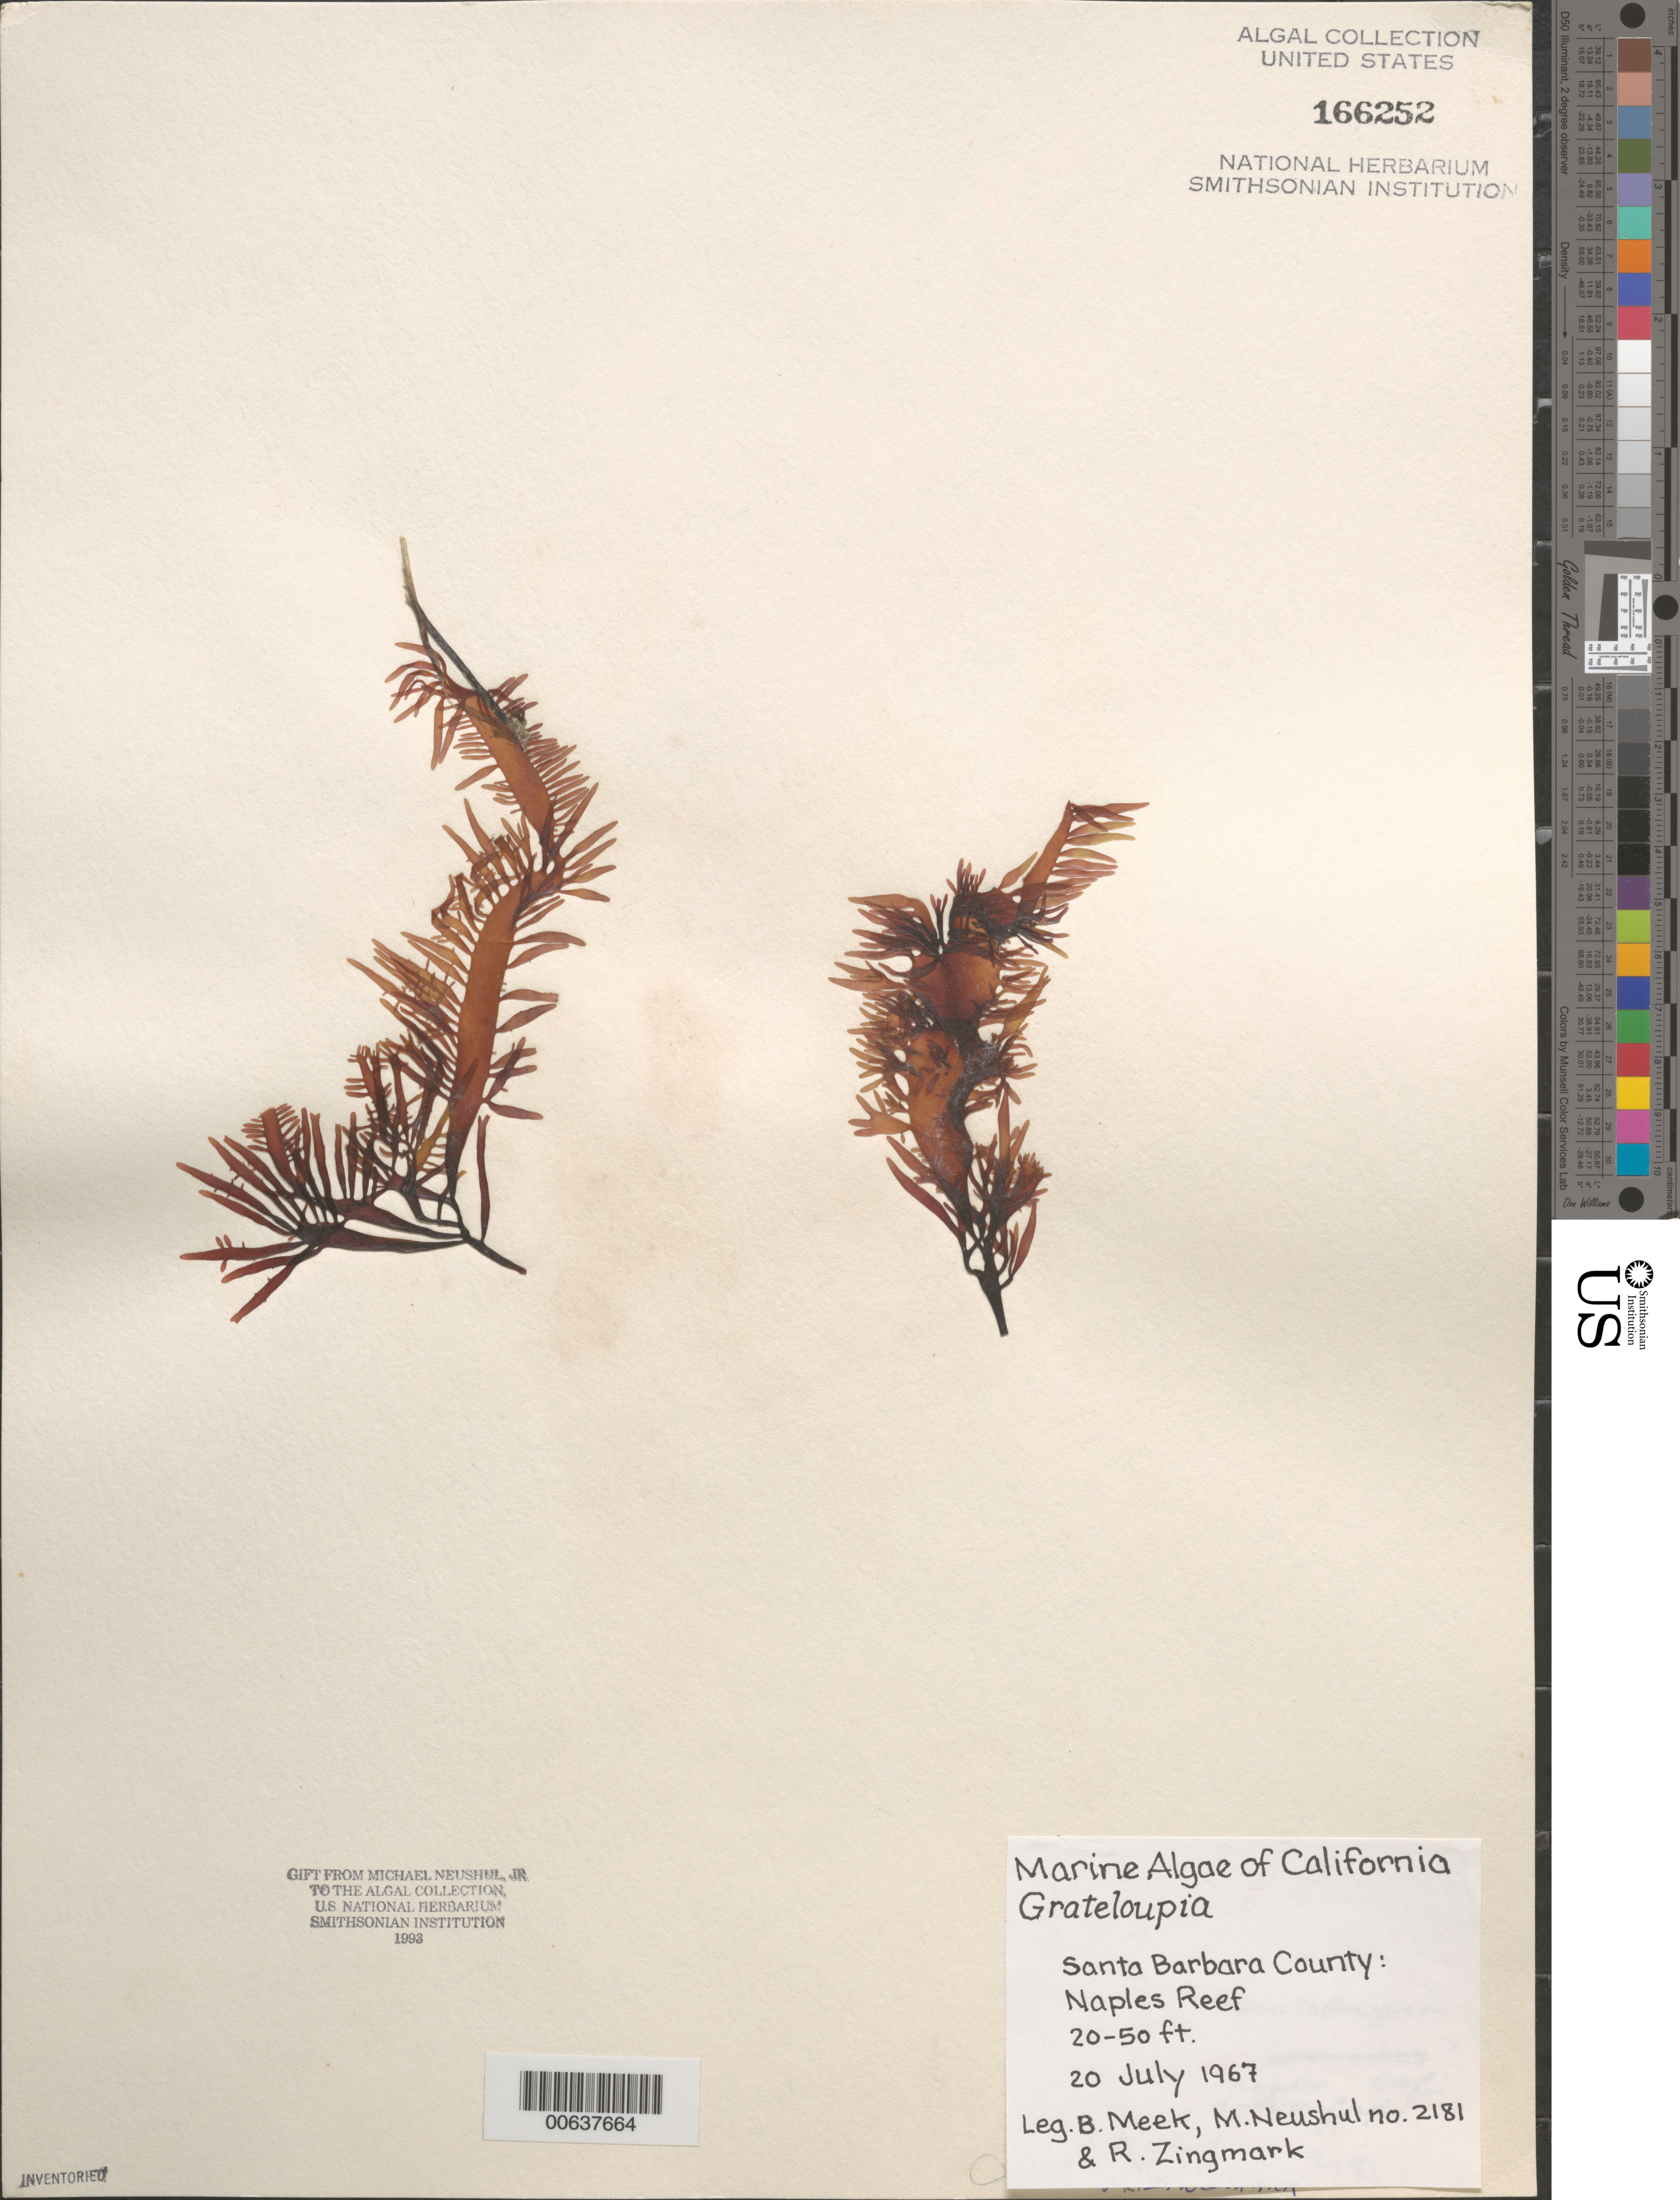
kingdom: Plantae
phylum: Rhodophyta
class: Florideophyceae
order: Halymeniales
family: Halymeniaceae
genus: Grateloupia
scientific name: Grateloupia sp.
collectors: B. Meek, M. Neushul & R. Zingmark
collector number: Neushul 2181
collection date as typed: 20 Jul 1967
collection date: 1967-07-20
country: United States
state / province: California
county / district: Santa Barbara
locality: Naples Reef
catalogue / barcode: US 166252